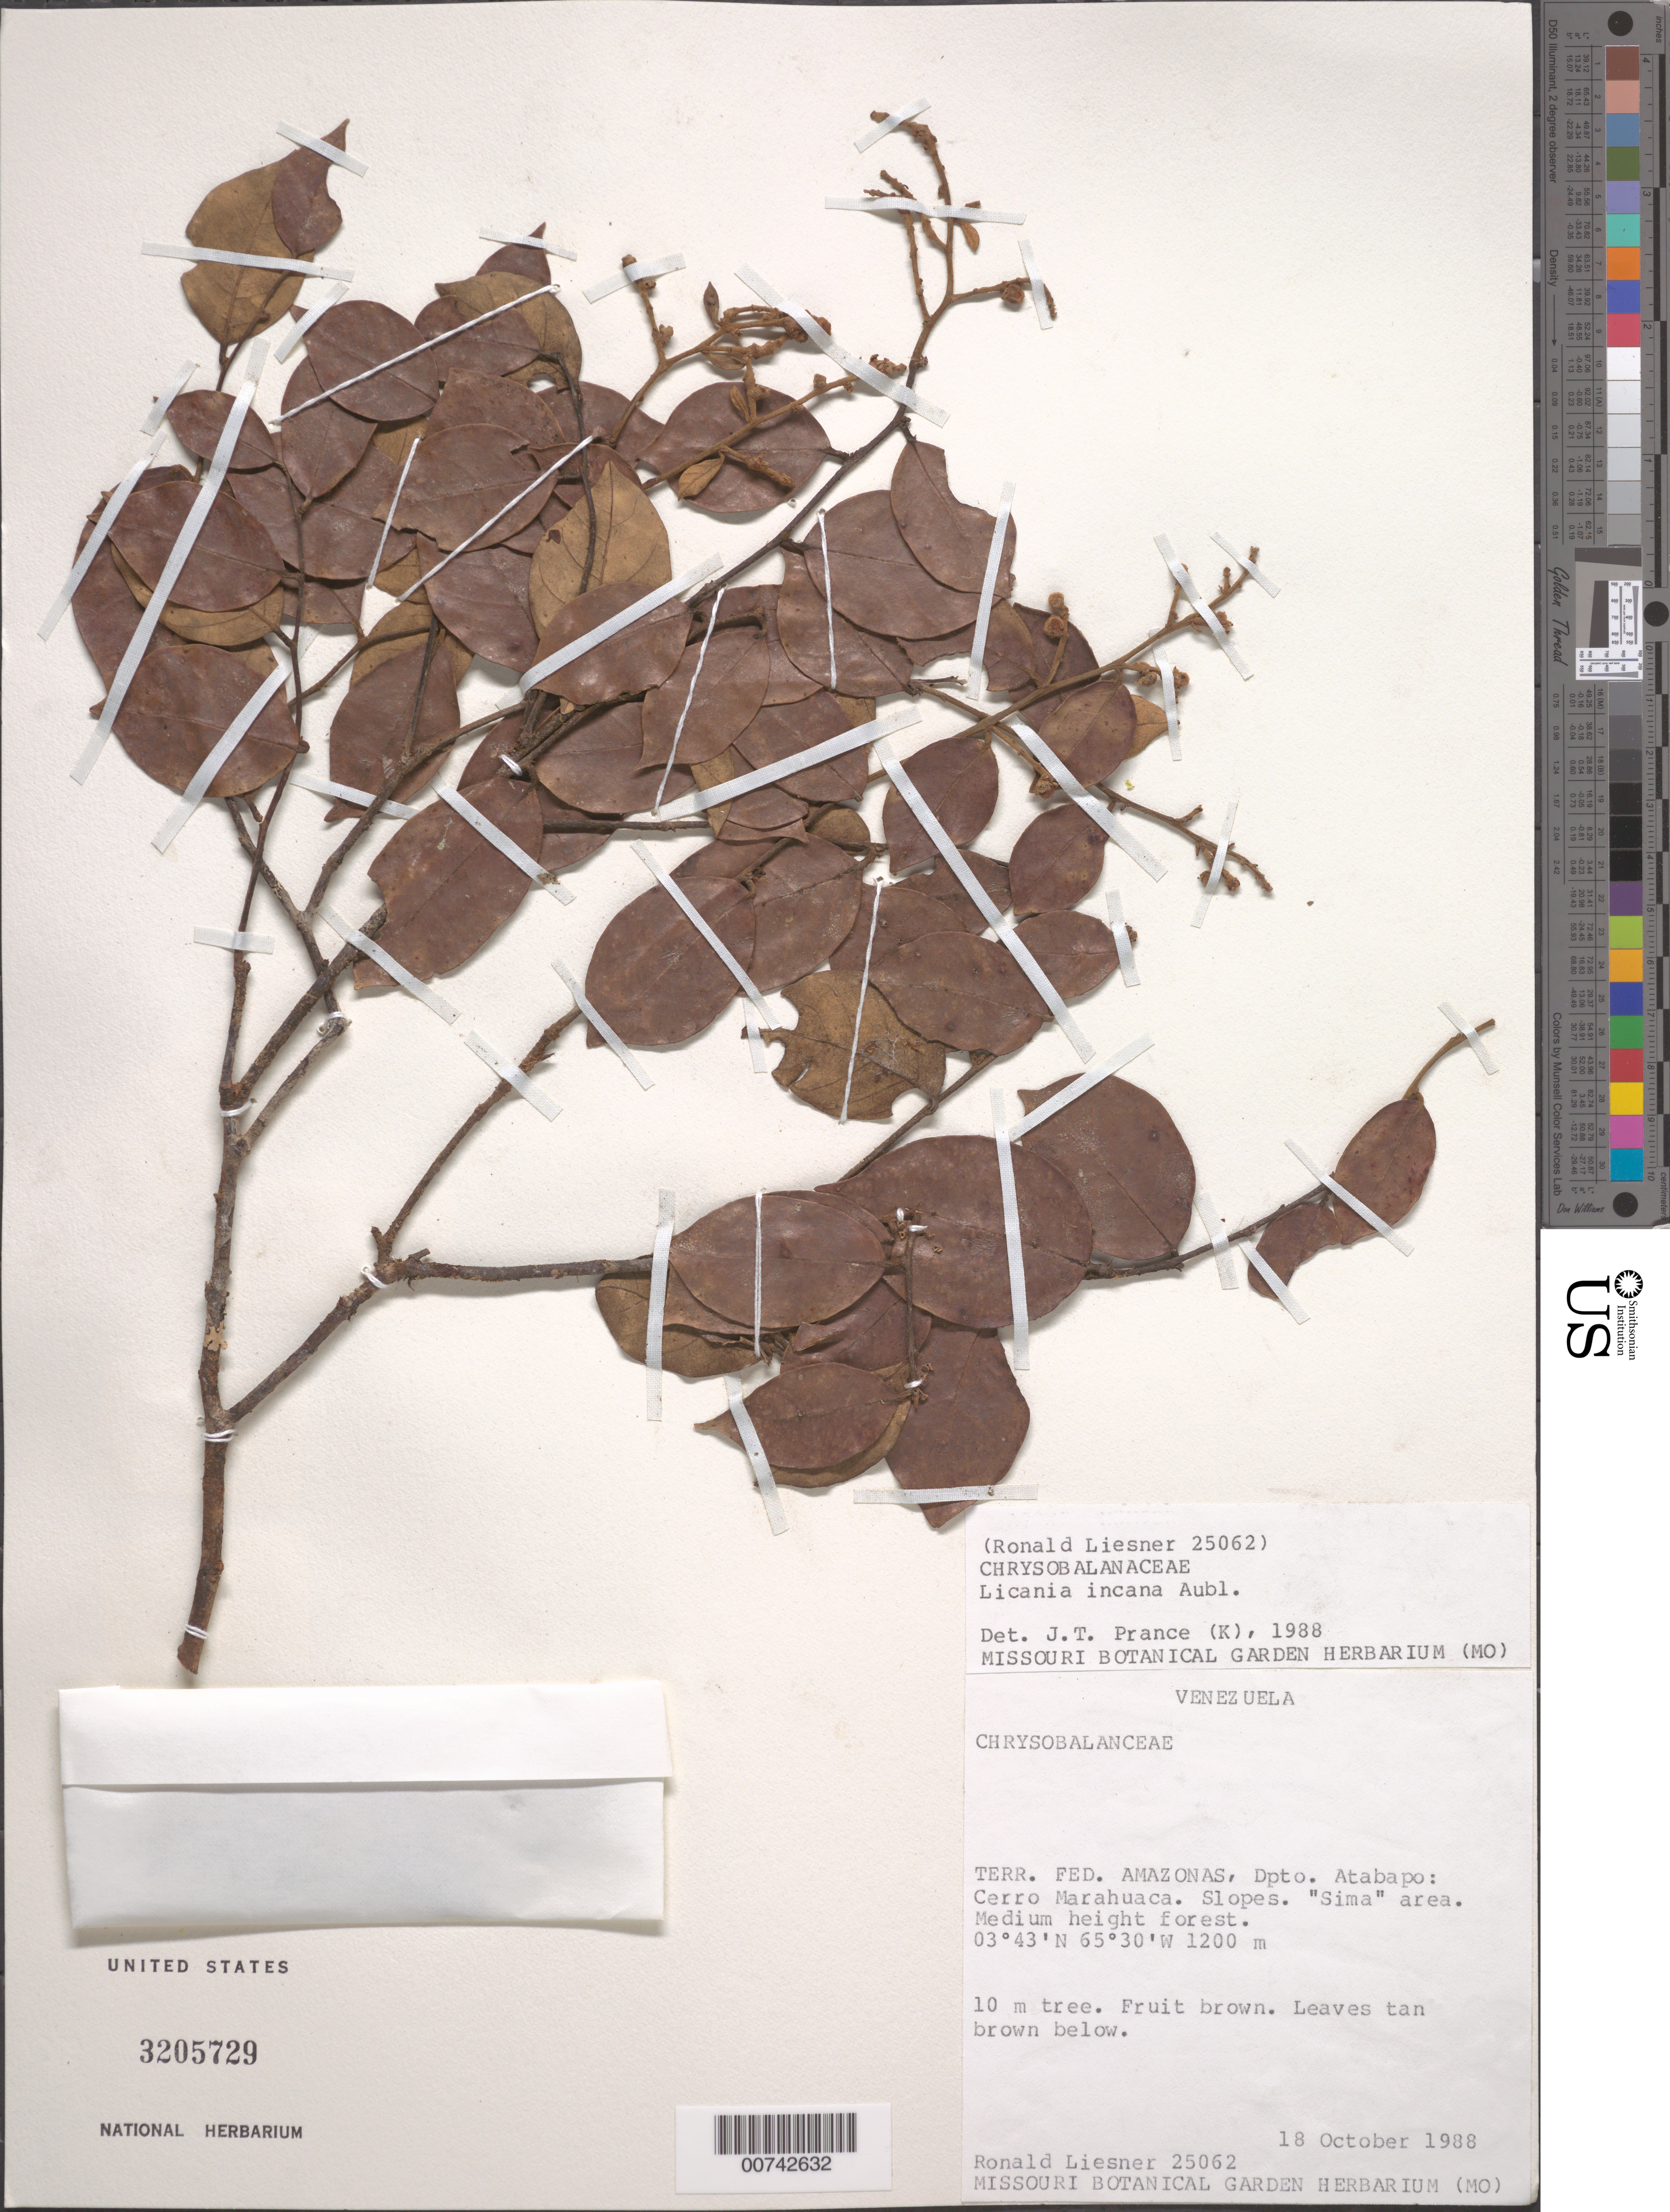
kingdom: Plantae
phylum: Tracheophyta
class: Magnoliopsida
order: Malpighiales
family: Chrysobalanaceae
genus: Licania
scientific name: Licania incana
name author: Aubl.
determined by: Prance, G. T.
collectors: R. L. Liesner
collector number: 25062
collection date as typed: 18-Oct-88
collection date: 1988-10-18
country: Venezuela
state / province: Amazonas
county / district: Atabapo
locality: Cerro Marahuaca, "Sima" area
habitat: Slopes; medium height forest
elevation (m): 1200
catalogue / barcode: US 3205729